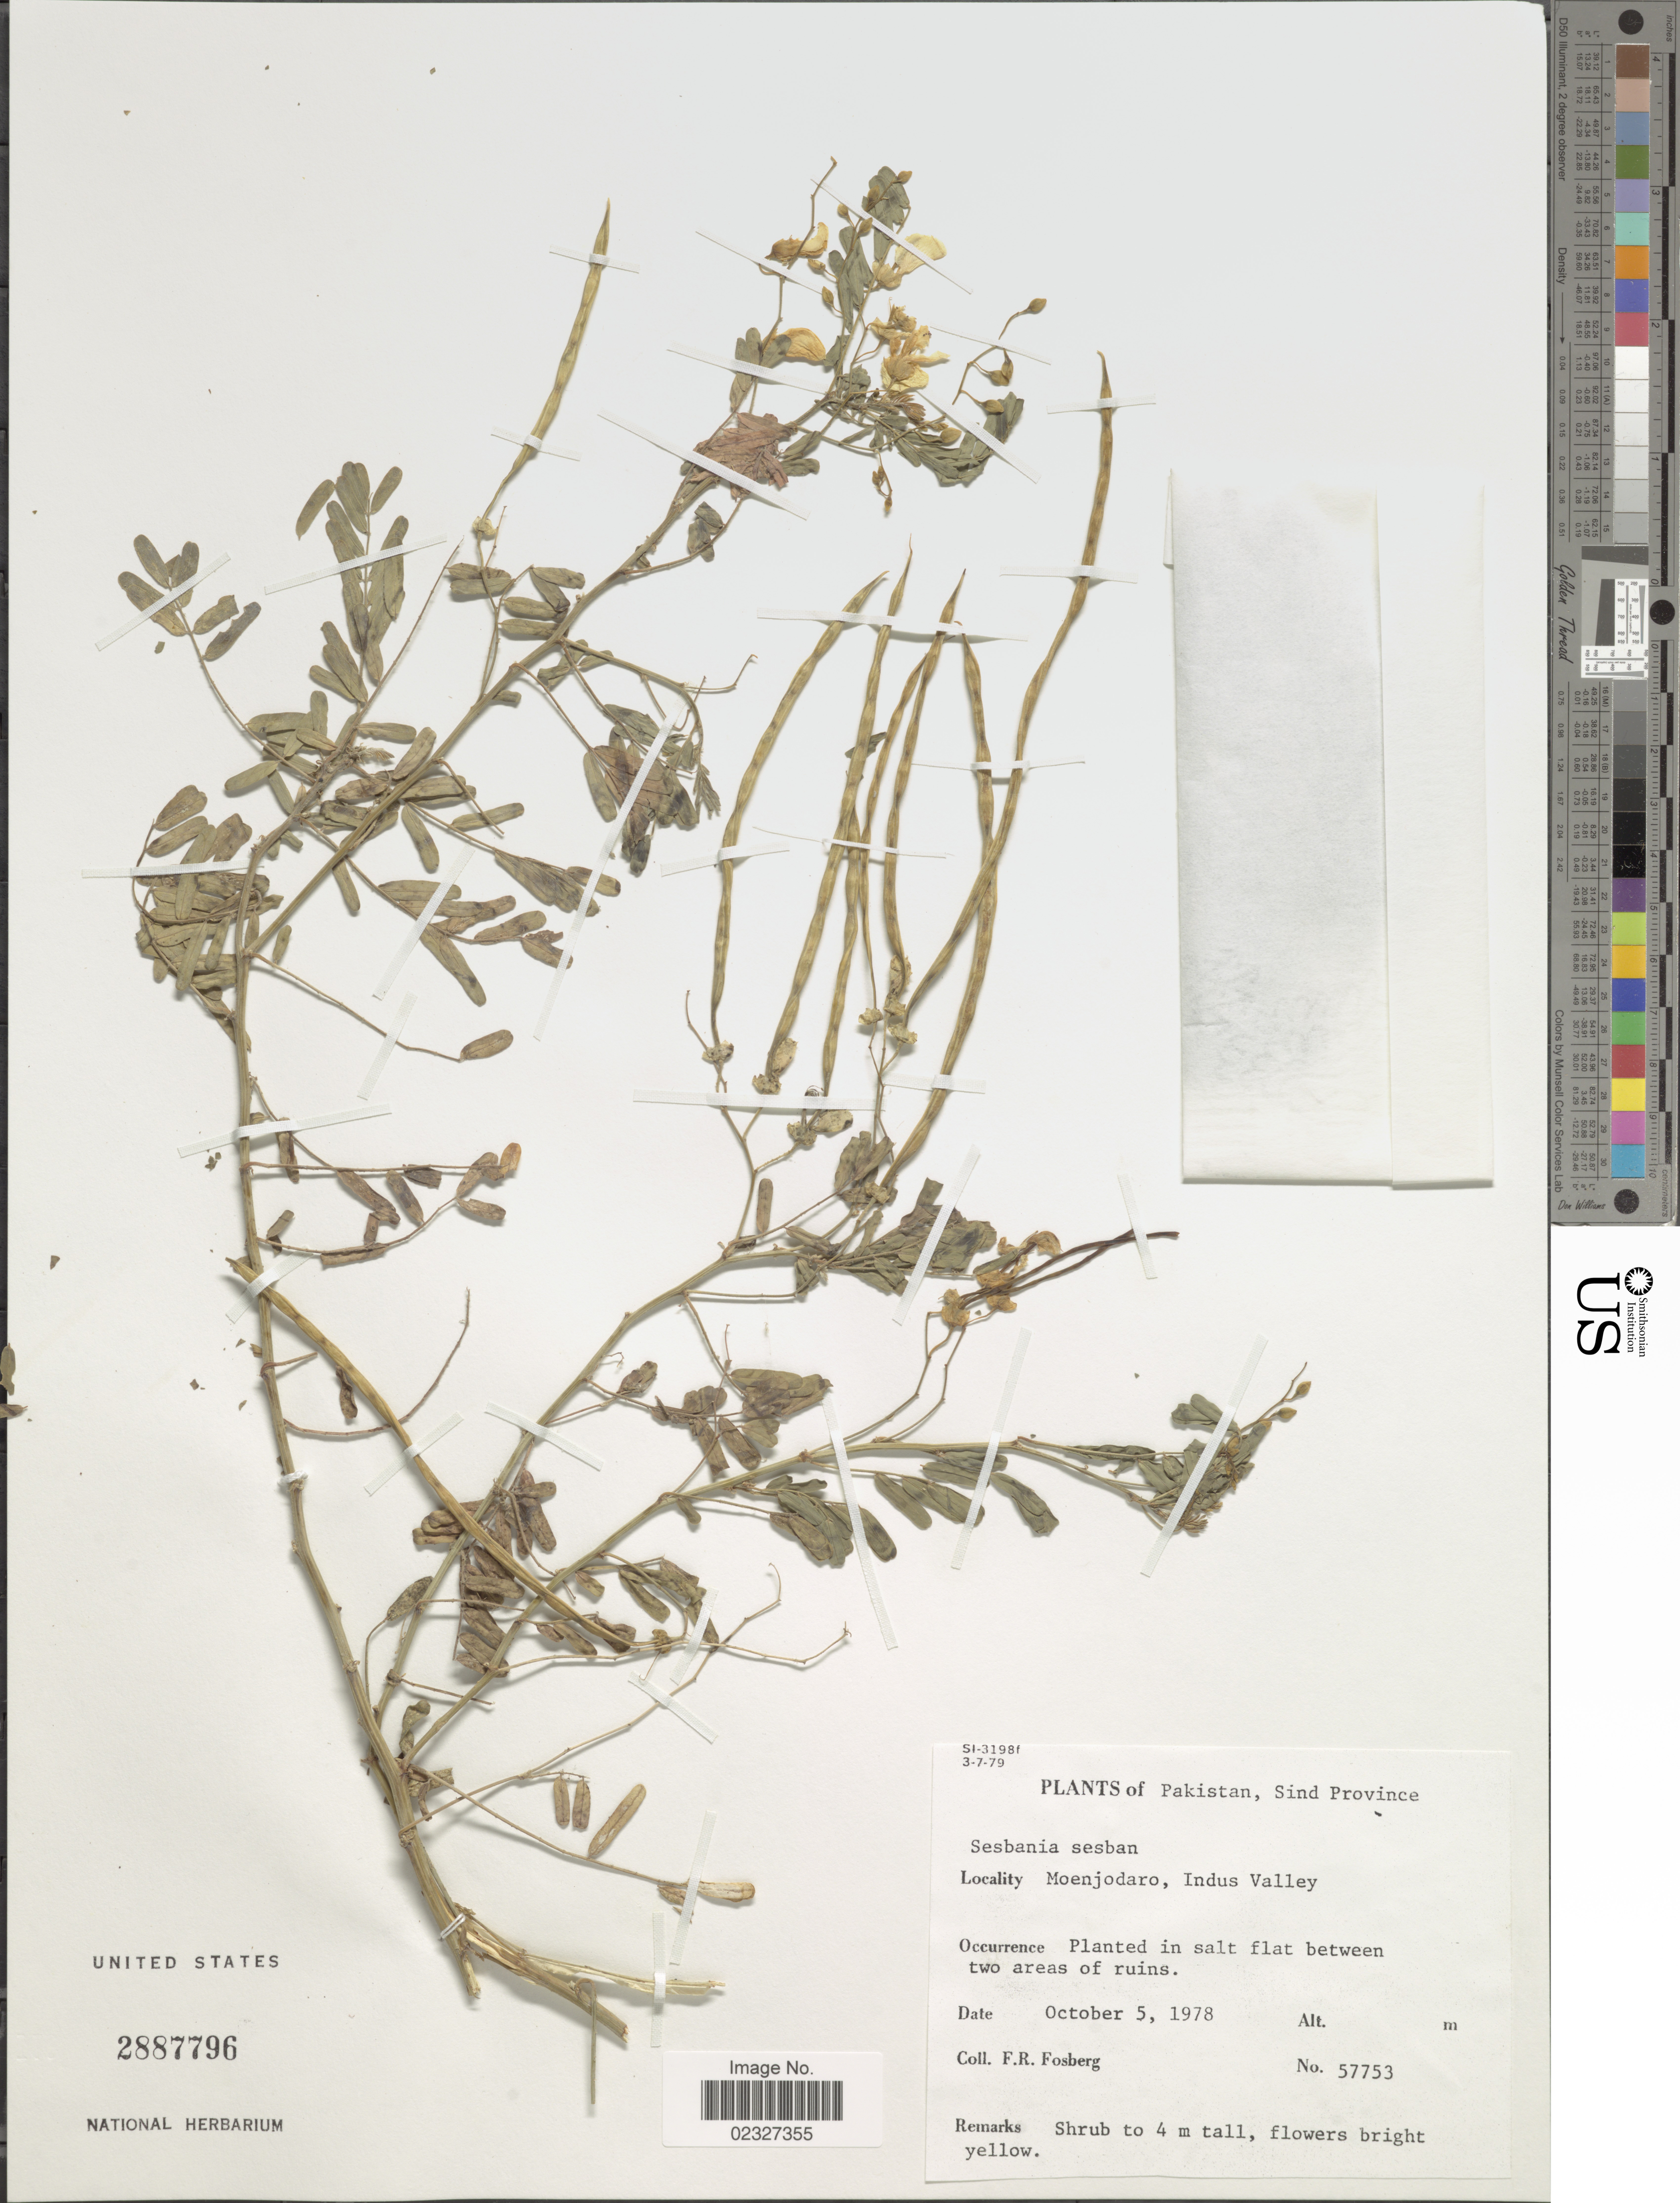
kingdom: Plantae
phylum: Tracheophyta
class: Magnoliopsida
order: Fabales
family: Fabaceae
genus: Sesbania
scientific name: Sesbania sesban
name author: (L.) Merr.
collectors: F. R. Fosberg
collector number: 57753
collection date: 1978-10-05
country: Pakistan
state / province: Sindh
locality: Sind Province, Moenjodaro, Indus Valley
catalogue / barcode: US 2887796